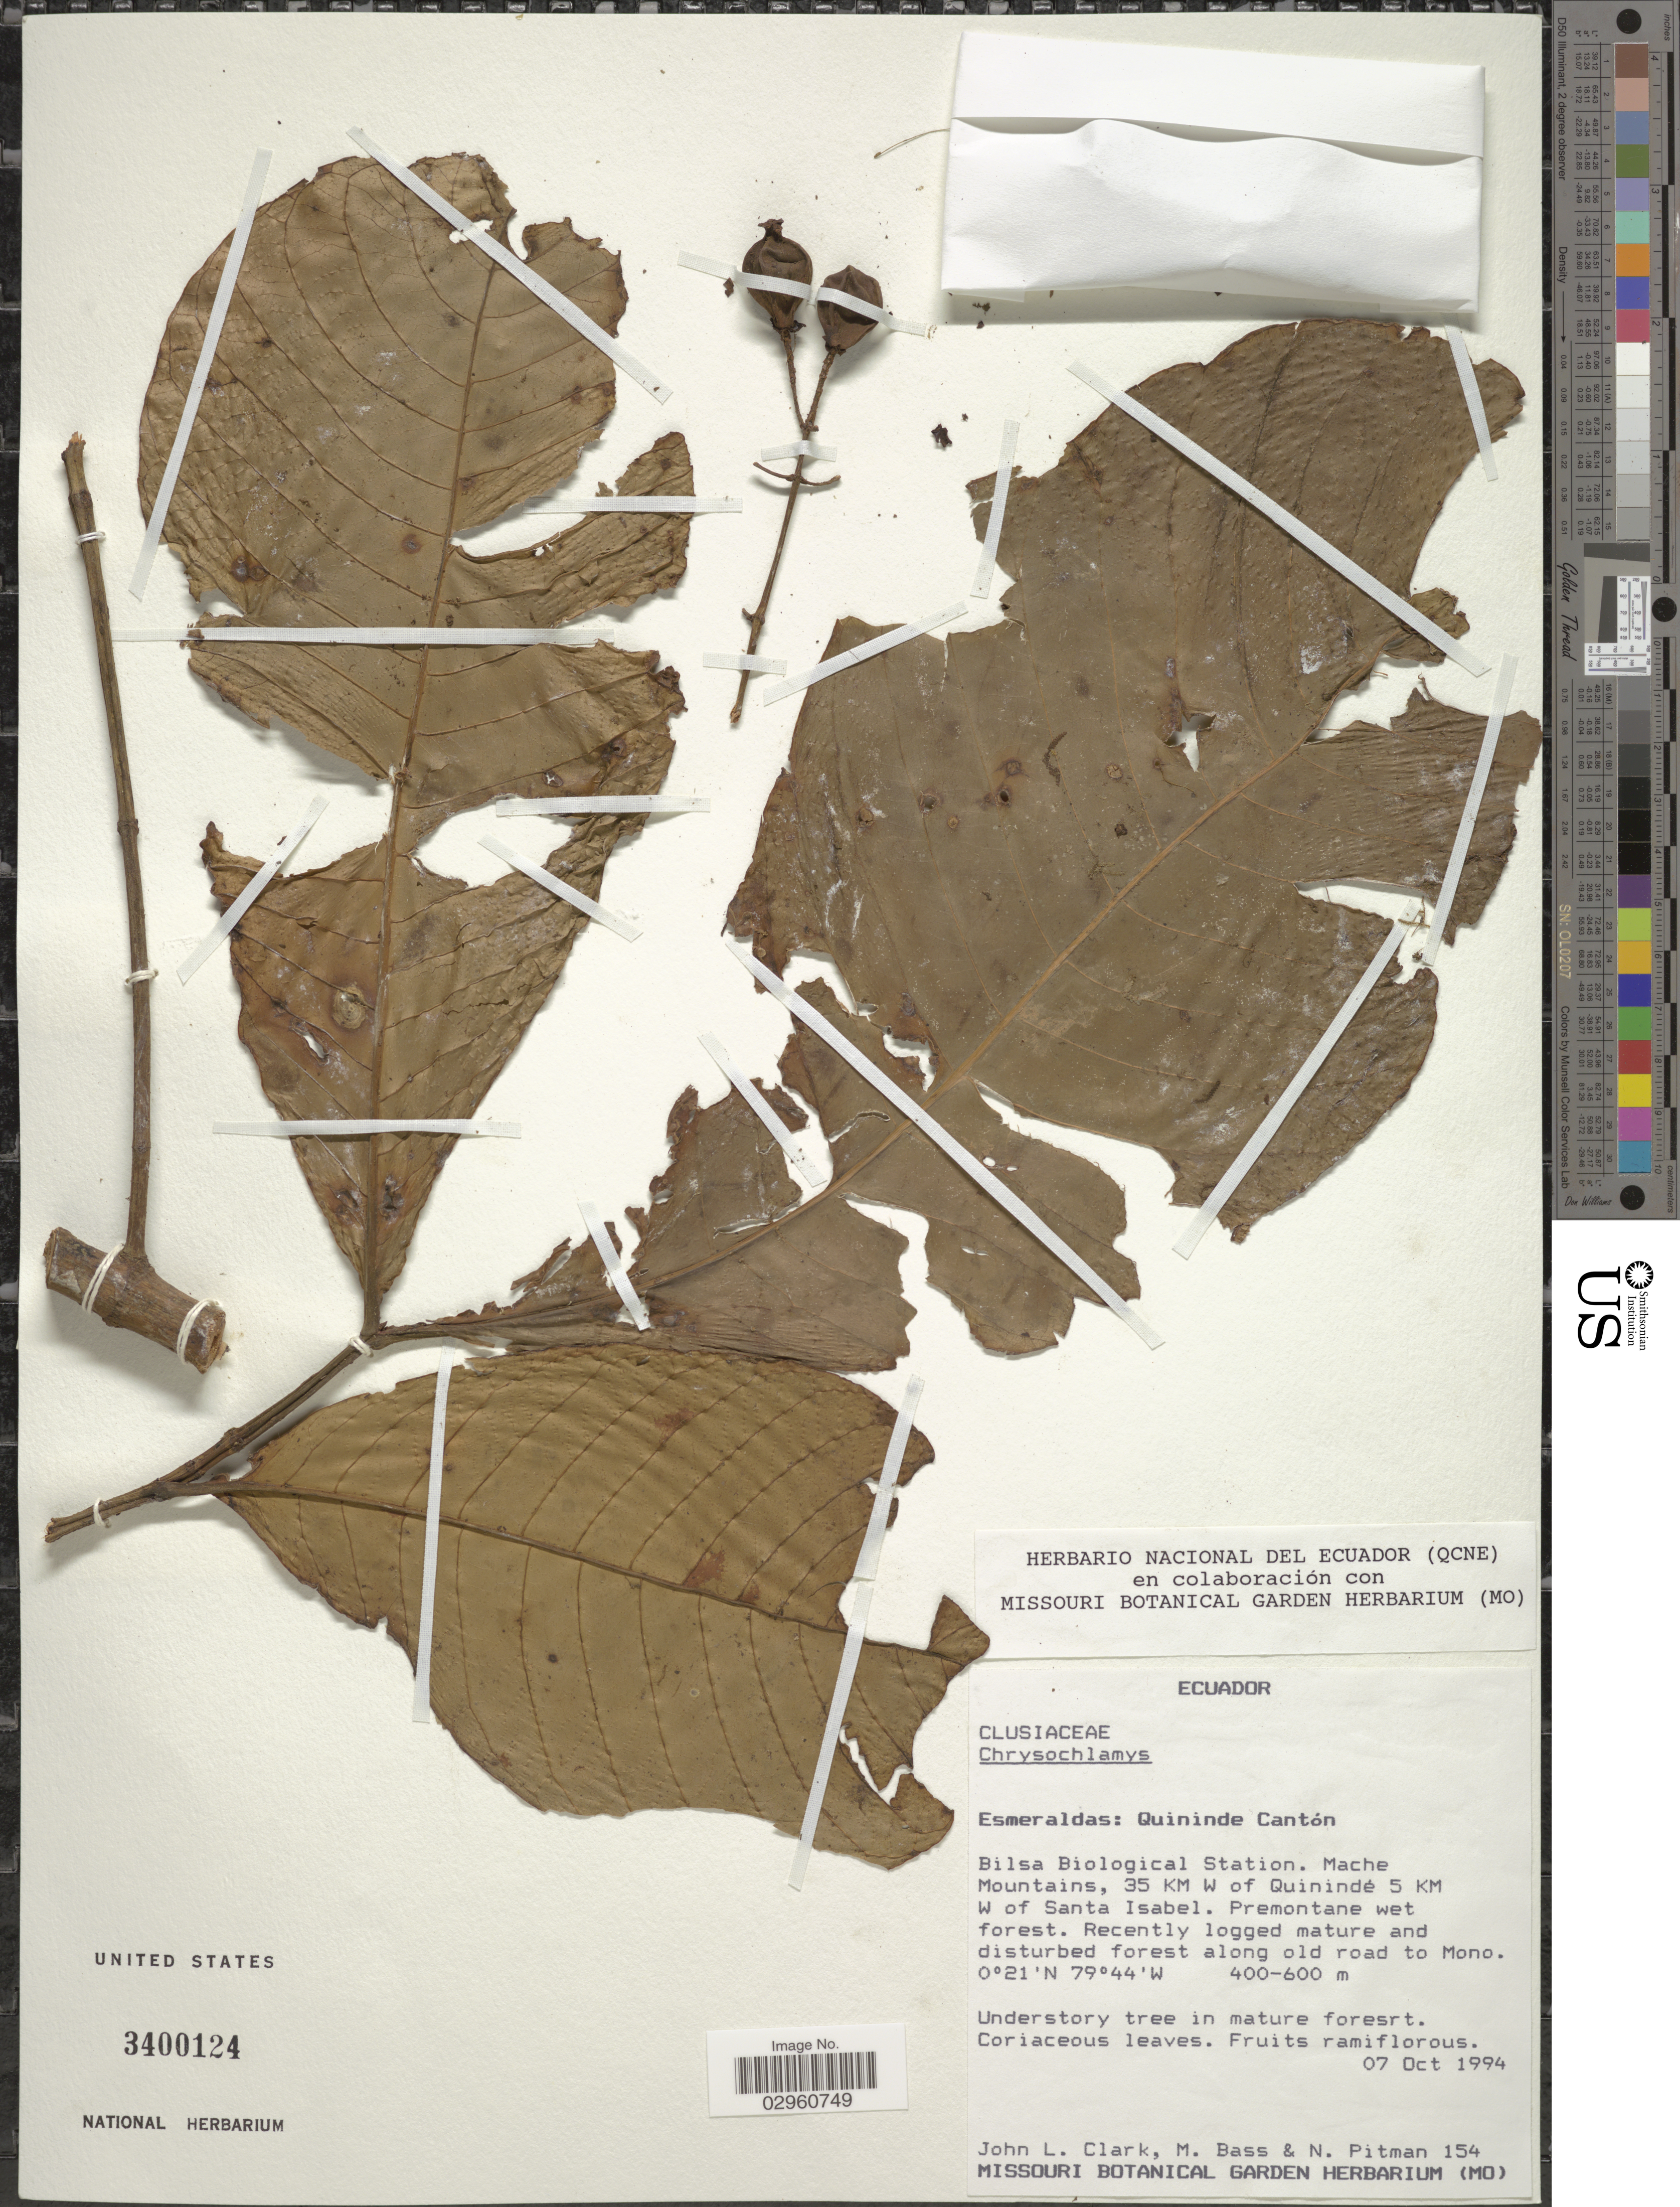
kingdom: Plantae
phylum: Tracheophyta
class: Magnoliopsida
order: Malpighiales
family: Clusiaceae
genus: Chrysochlamys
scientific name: Chrysochlamys sp.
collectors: J. L. Clark, M. Bass & N. Pitman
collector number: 154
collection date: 1994-10-07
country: Ecuador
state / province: Esmeraldas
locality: Esmeraldas: Quininde Cantón. Bilsa Biological Station. Mache Mountains, 35 KM W of Quinindé 5 KM W of Santa Isabel. Recently logged mature and disturbed forest along old road to Mono.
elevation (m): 400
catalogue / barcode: US 3400124